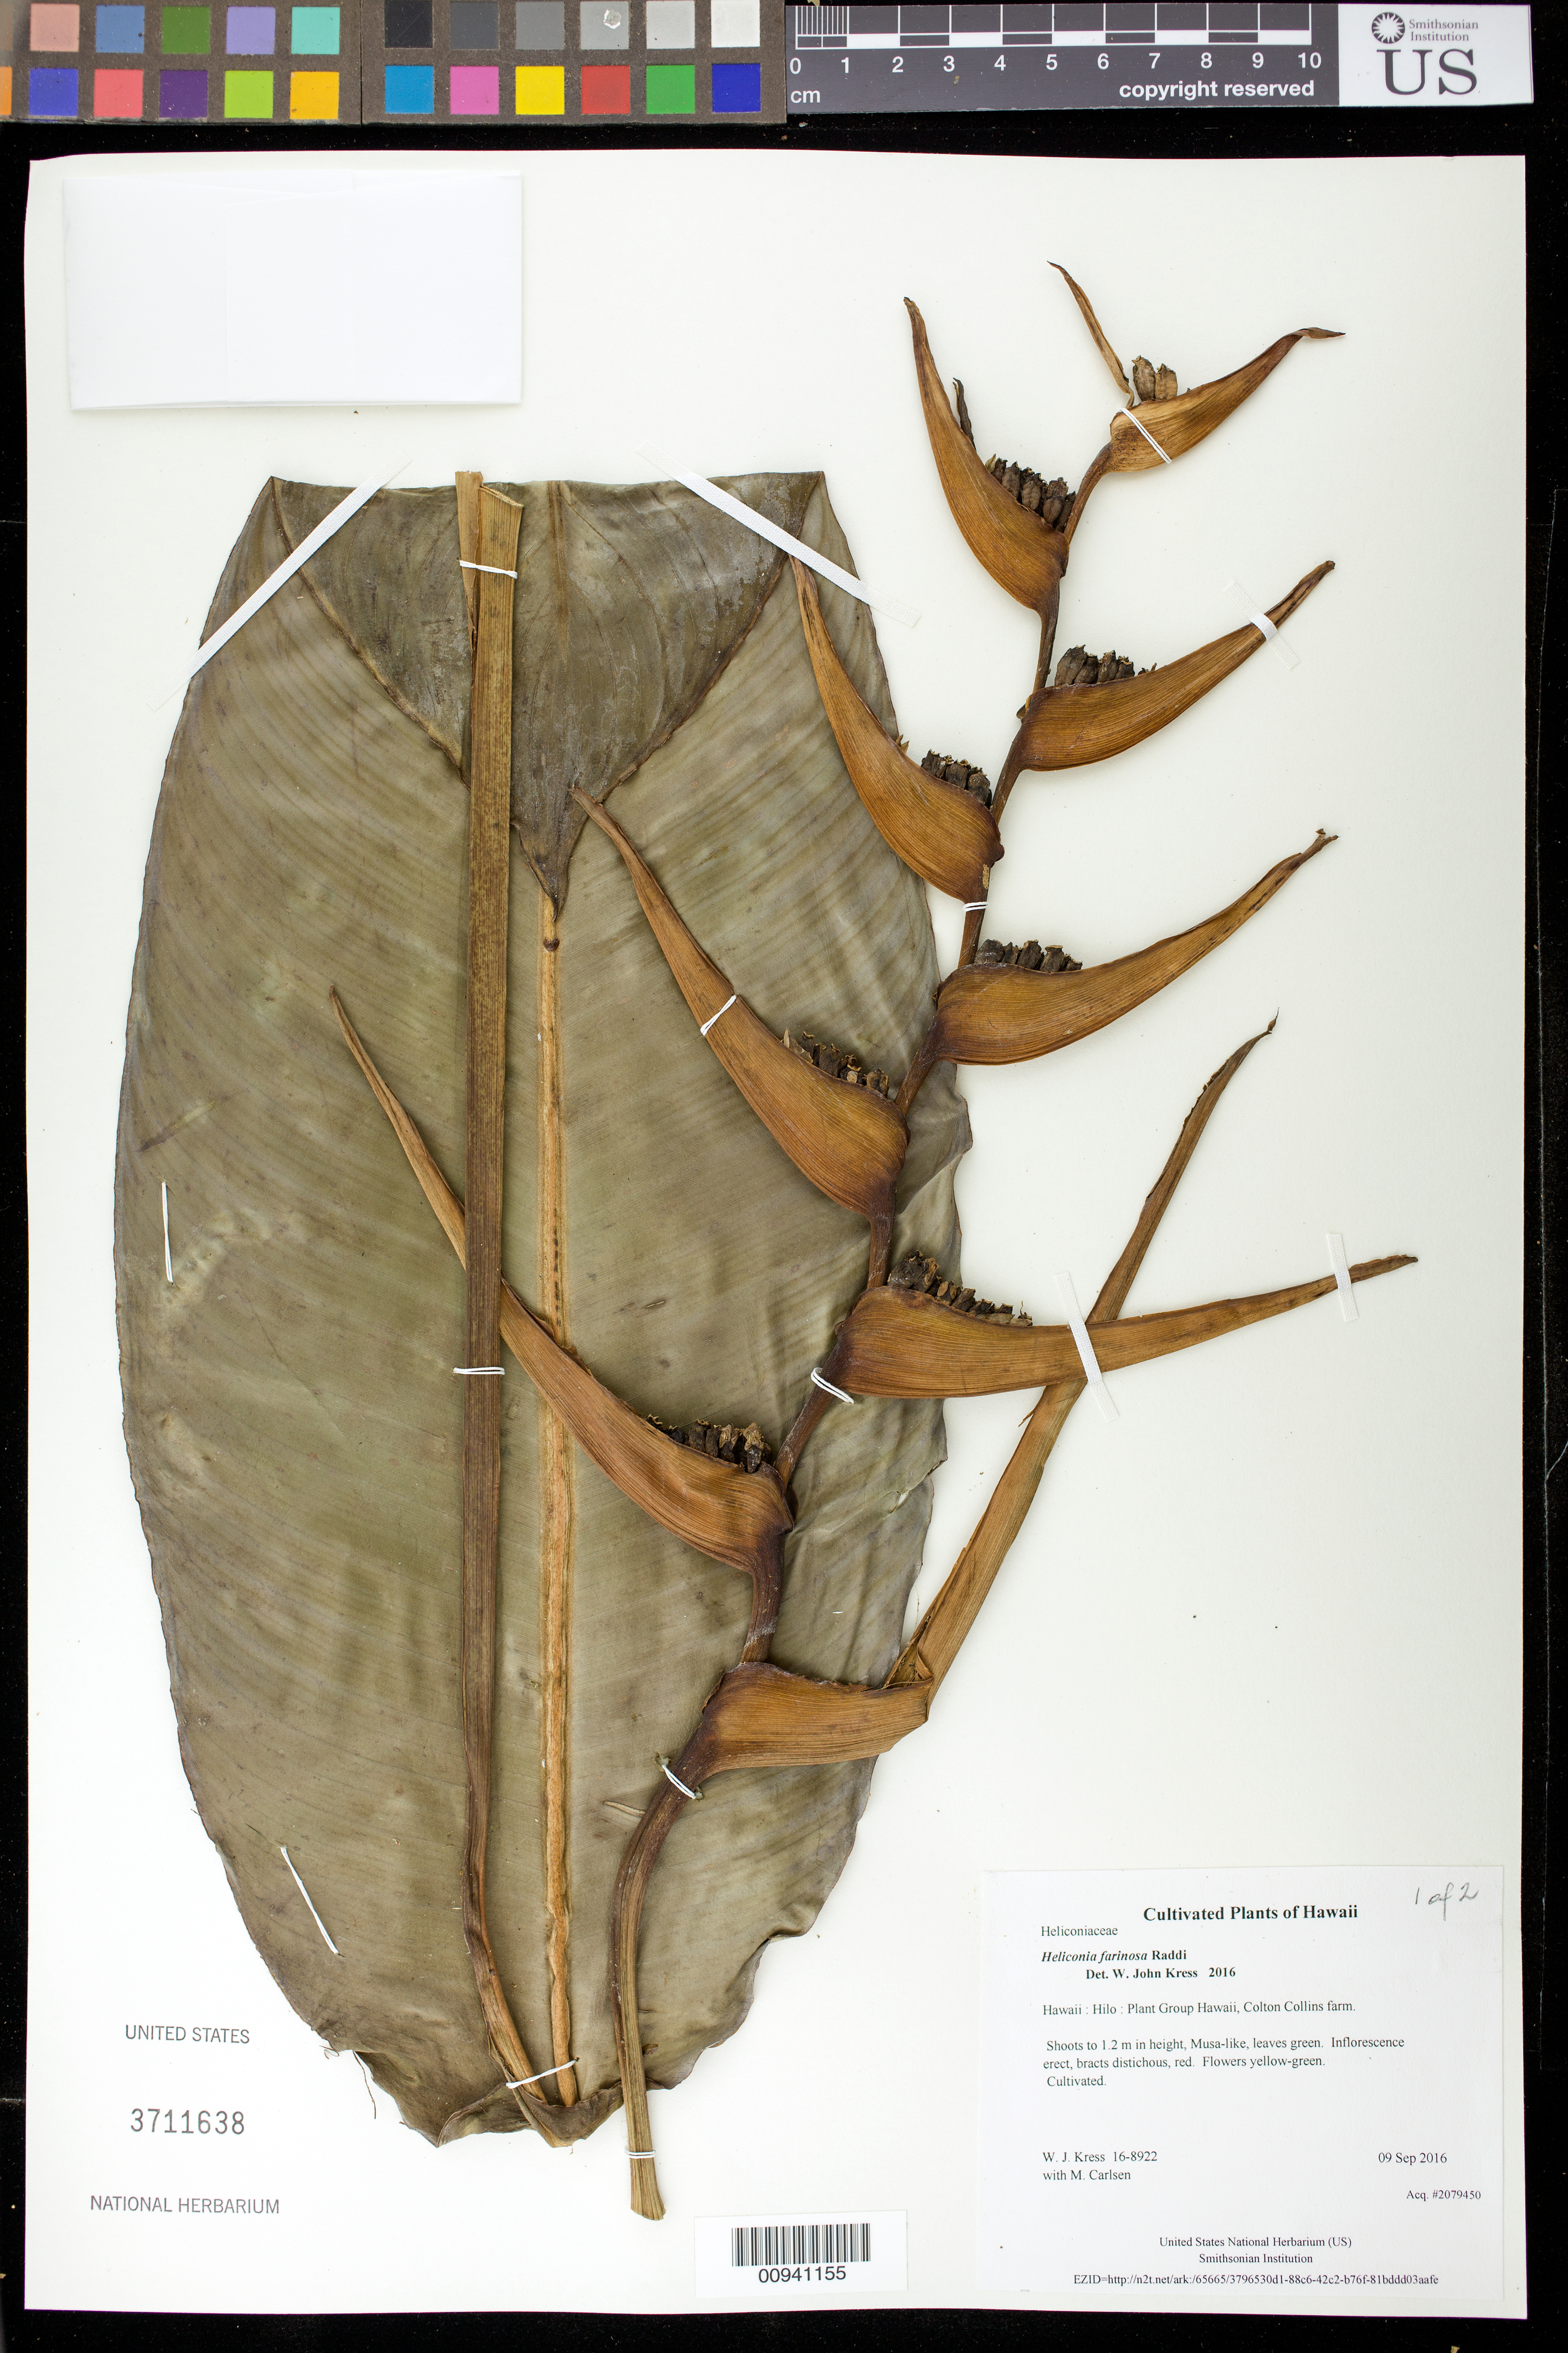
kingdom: Plantae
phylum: Tracheophyta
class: Liliopsida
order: Zingiberales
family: Heliconiaceae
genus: Heliconia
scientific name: Heliconia farinosa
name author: Raddi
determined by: Kress, W. J., (US), Smithsonian Institution - National Museum of Natural History (UNITED STATES)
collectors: W. J. Kress & M. M. Carlsen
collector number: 16-8922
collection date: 2016-09-09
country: United States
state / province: Hawaii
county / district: Hawaii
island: Hawaii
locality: Plant Group Hawaii, Colton Collins farm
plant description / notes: Frozen tissue stored in Biorepository at AG5NO19; dried tissue stored at AG5NO20.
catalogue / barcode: US 3711638